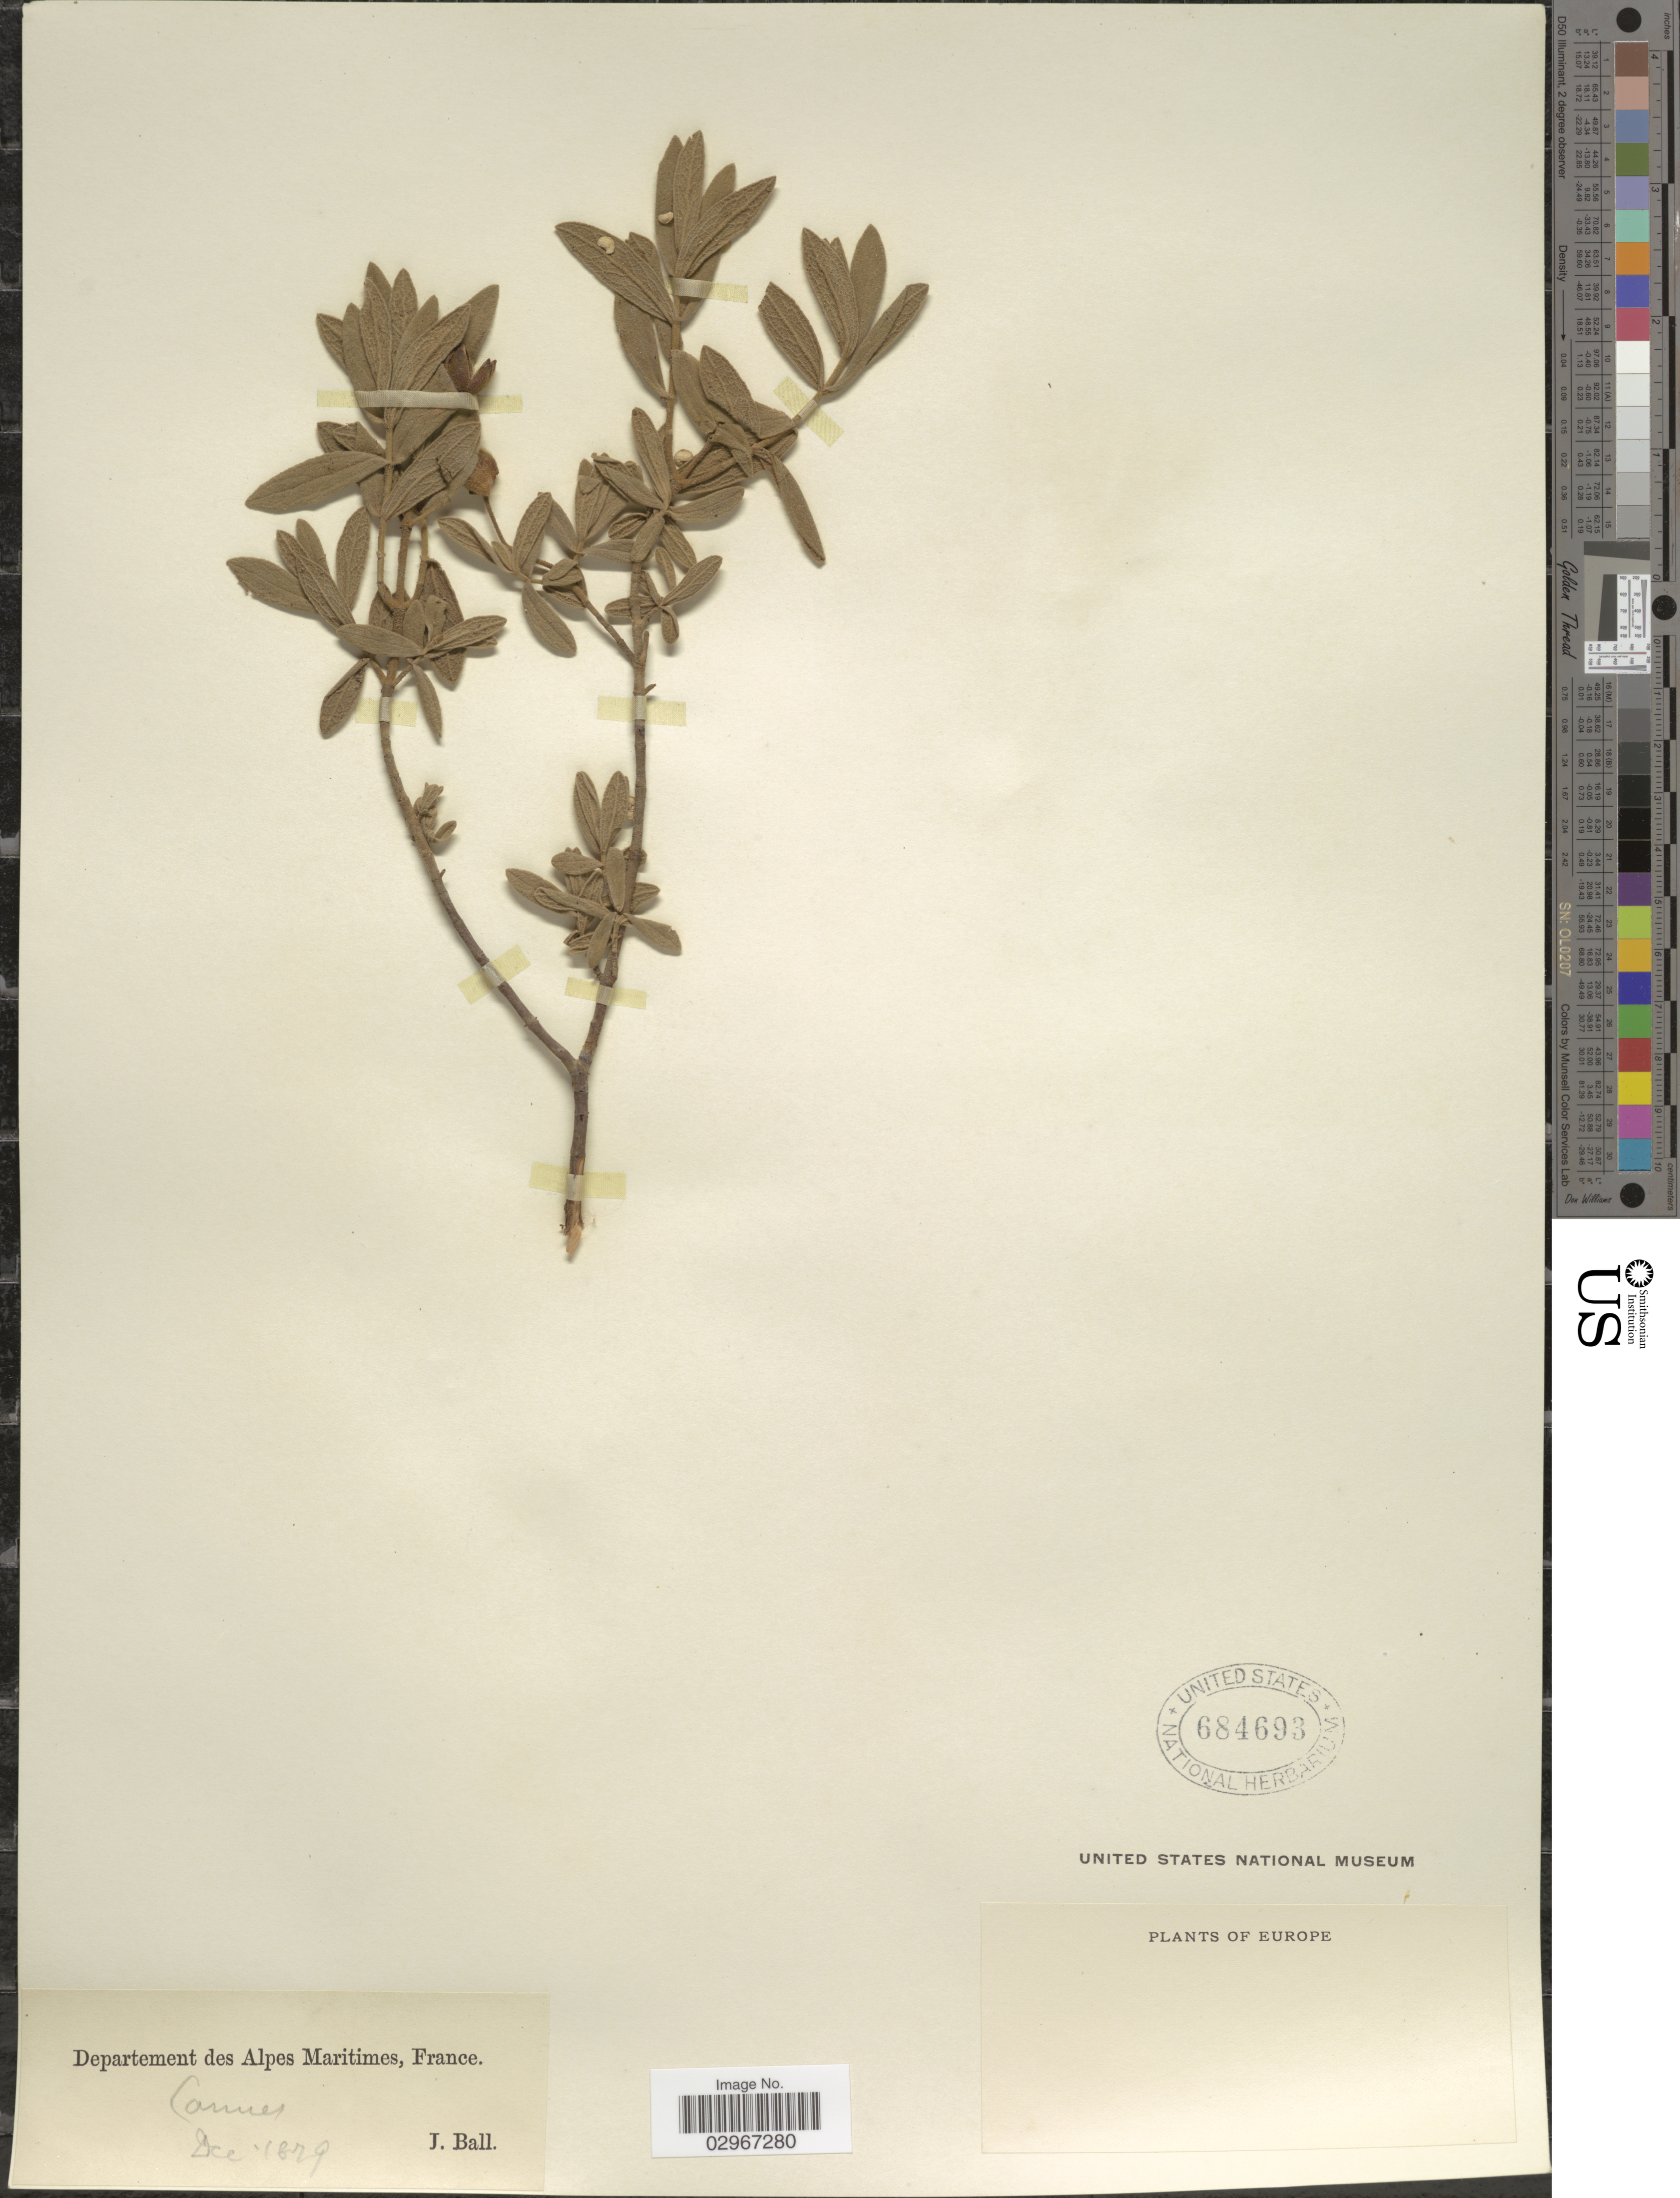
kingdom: Plantae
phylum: Tracheophyta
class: Magnoliopsida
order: Malvales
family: Cistaceae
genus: Helianthemum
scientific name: Helianthemum sp.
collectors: J. Ball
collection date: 1879-12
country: France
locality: Departement des Alpes Maritimes, France. Cannes.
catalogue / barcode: US 684693